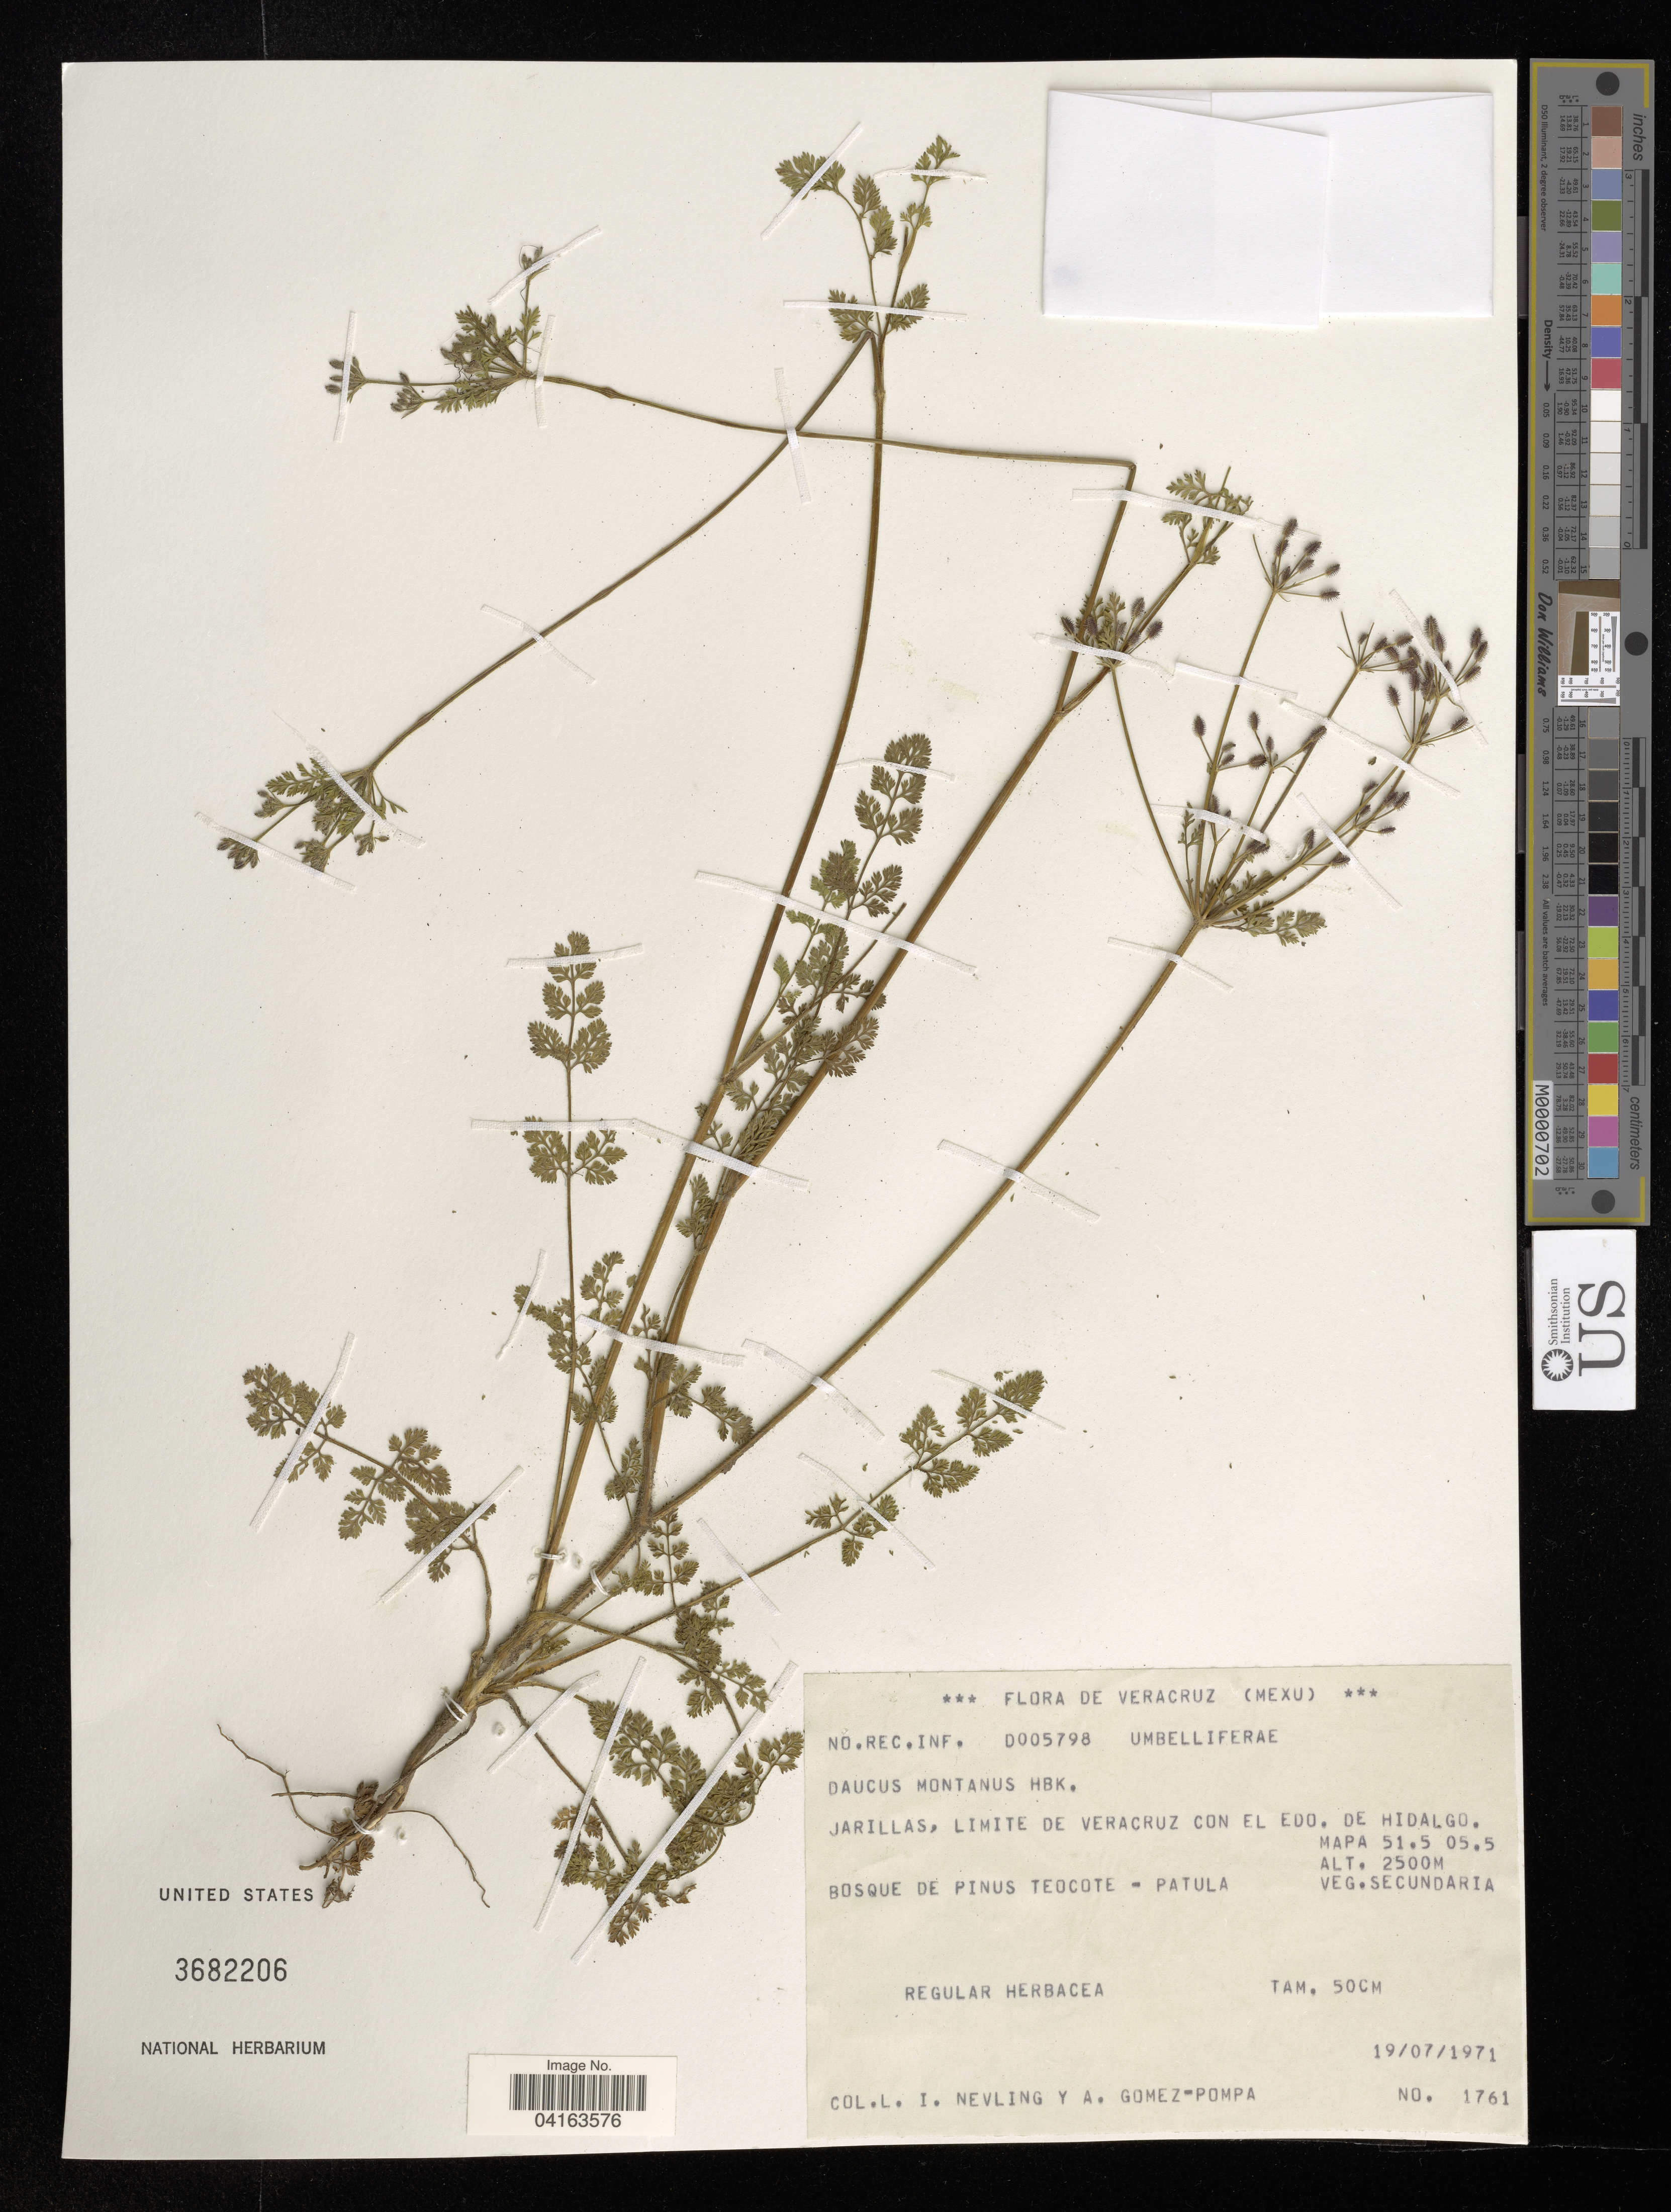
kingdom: Plantae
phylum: Tracheophyta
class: Magnoliopsida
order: Apiales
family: Apiaceae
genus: Daucus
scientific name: Daucus montanus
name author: Humb. & Bonpl. ex Spreng.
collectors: L. Nevling & A. Gómez Pompa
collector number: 1761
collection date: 1971-07-19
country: Mexico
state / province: Veracruz Llave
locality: Jarillas, Limite de Veracruz con El Edo. de Hidalgo.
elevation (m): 2500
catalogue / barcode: US 3682206